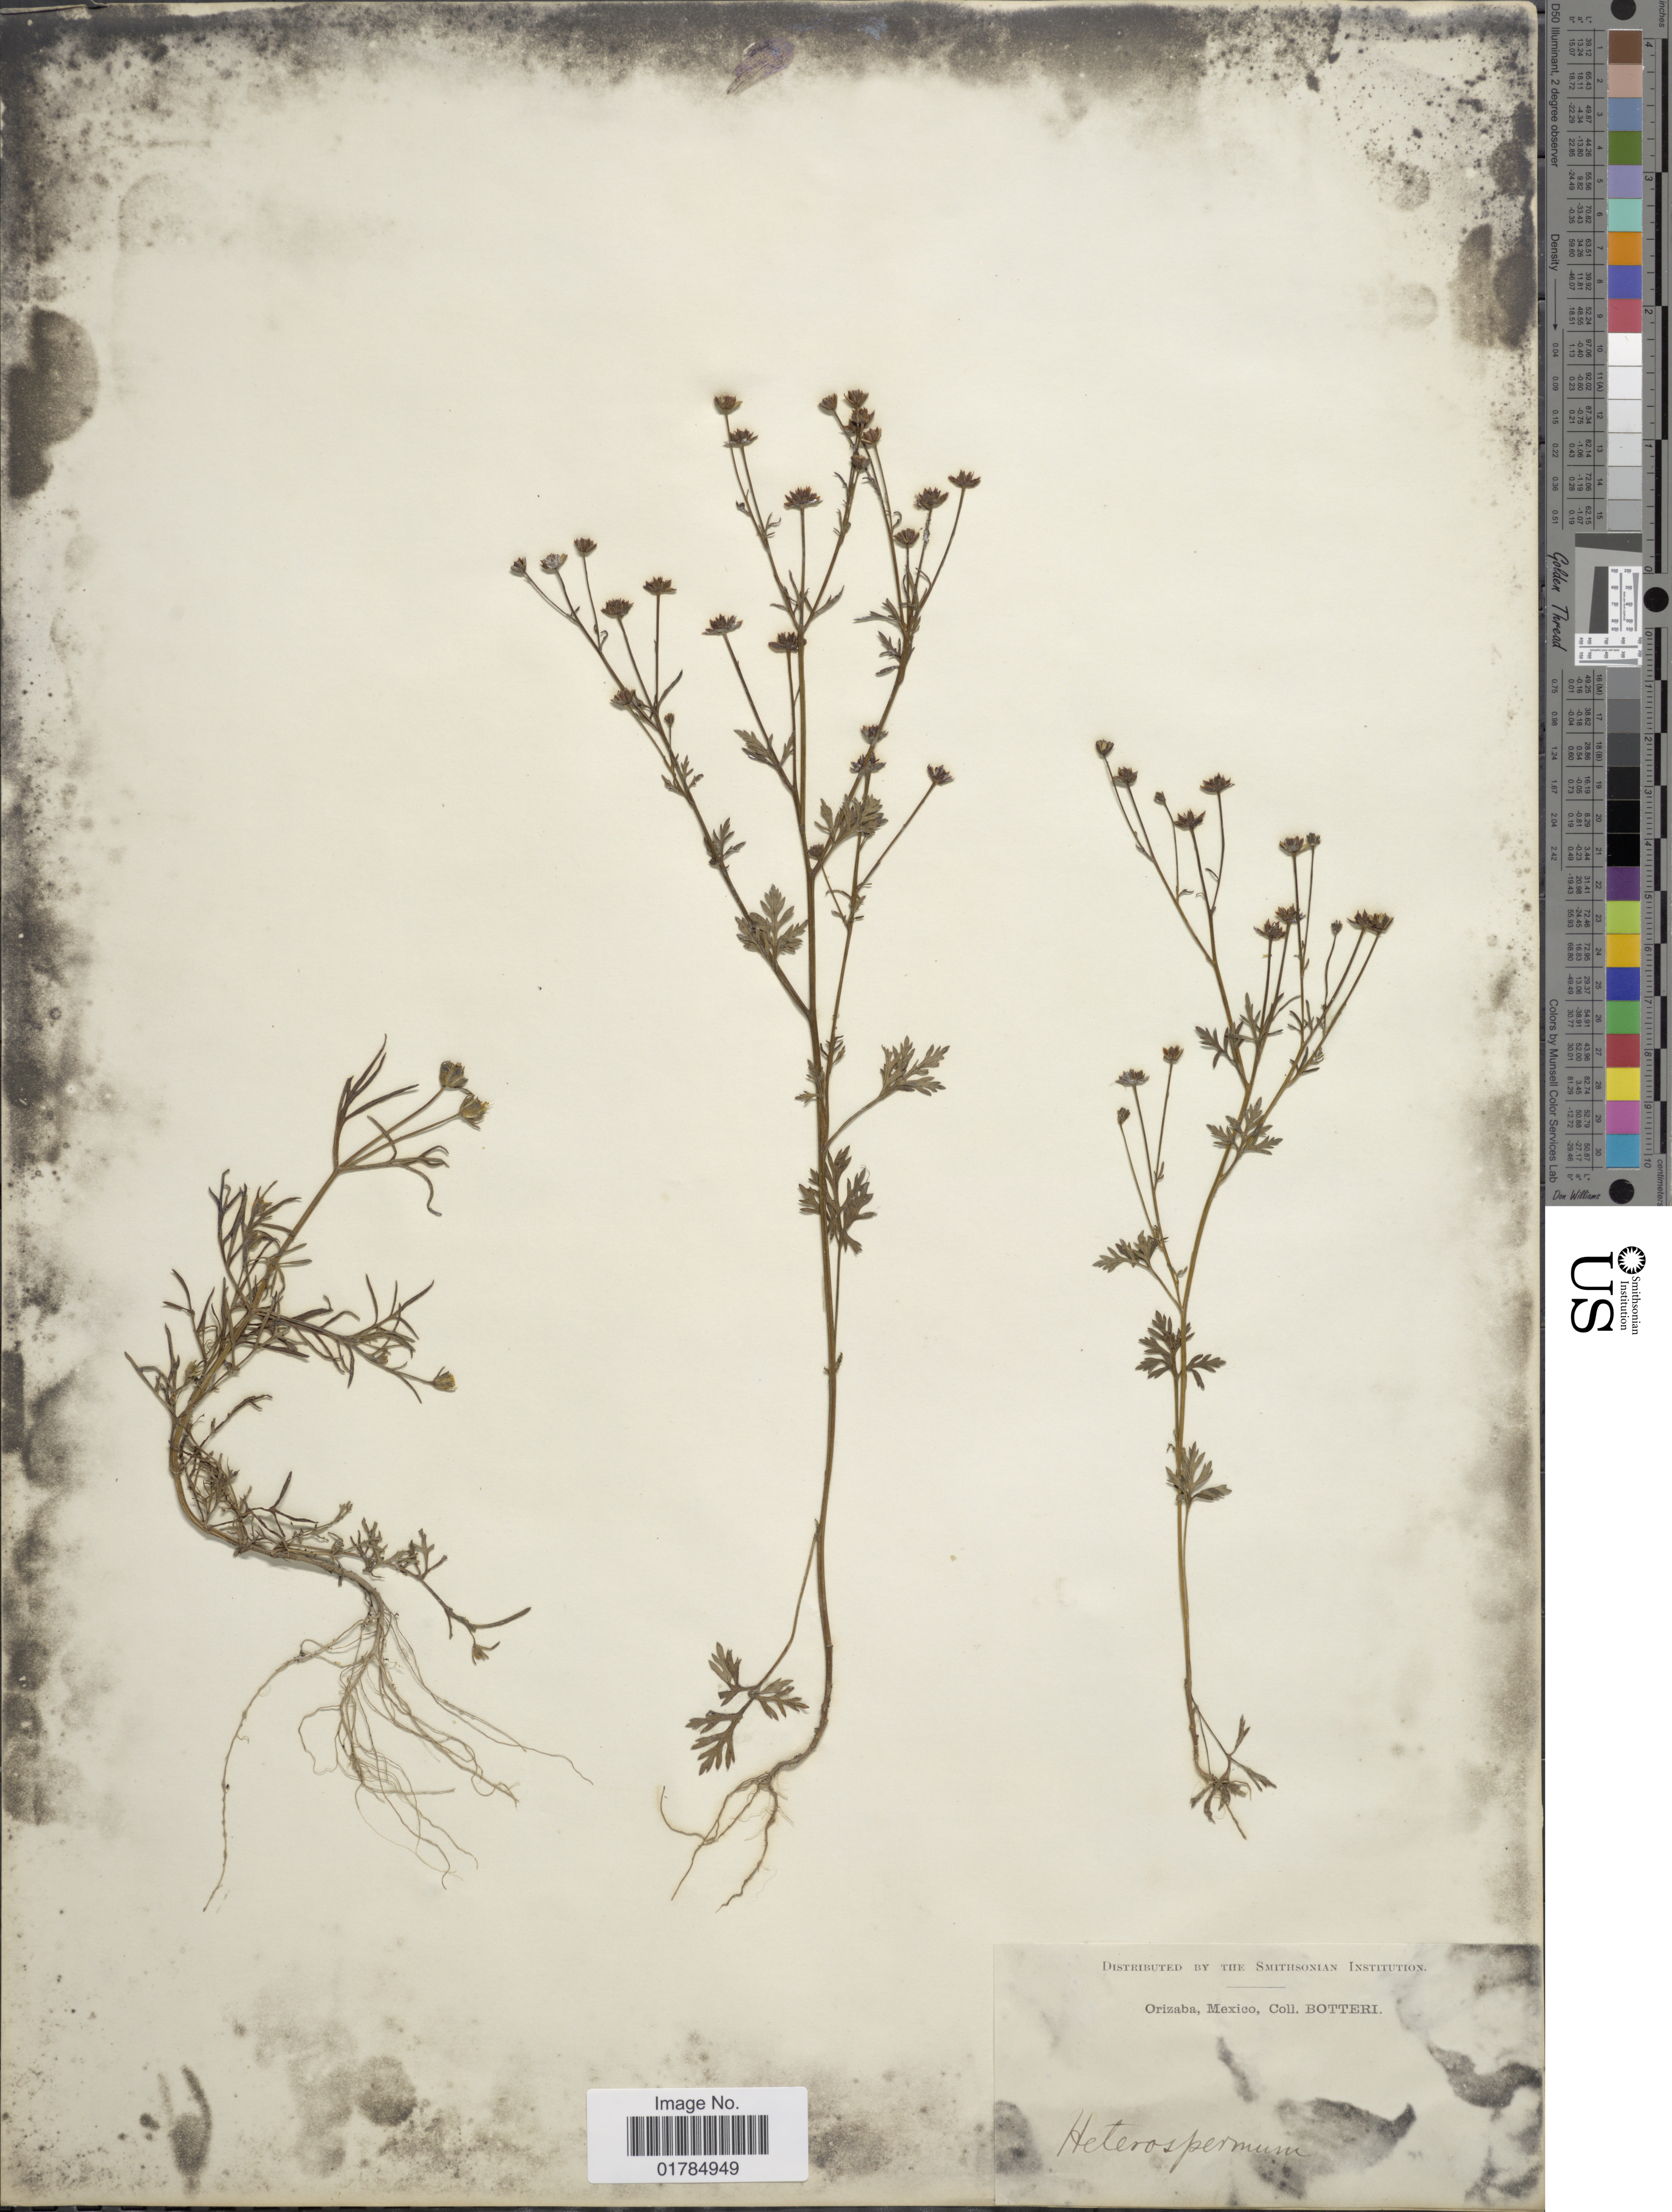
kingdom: Plantae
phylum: Tracheophyta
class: Magnoliopsida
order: Asterales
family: Asteraceae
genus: Heterosperma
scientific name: Heterosperma pinnatum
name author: Cav.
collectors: -. Botteri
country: Mexico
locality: Orizaba